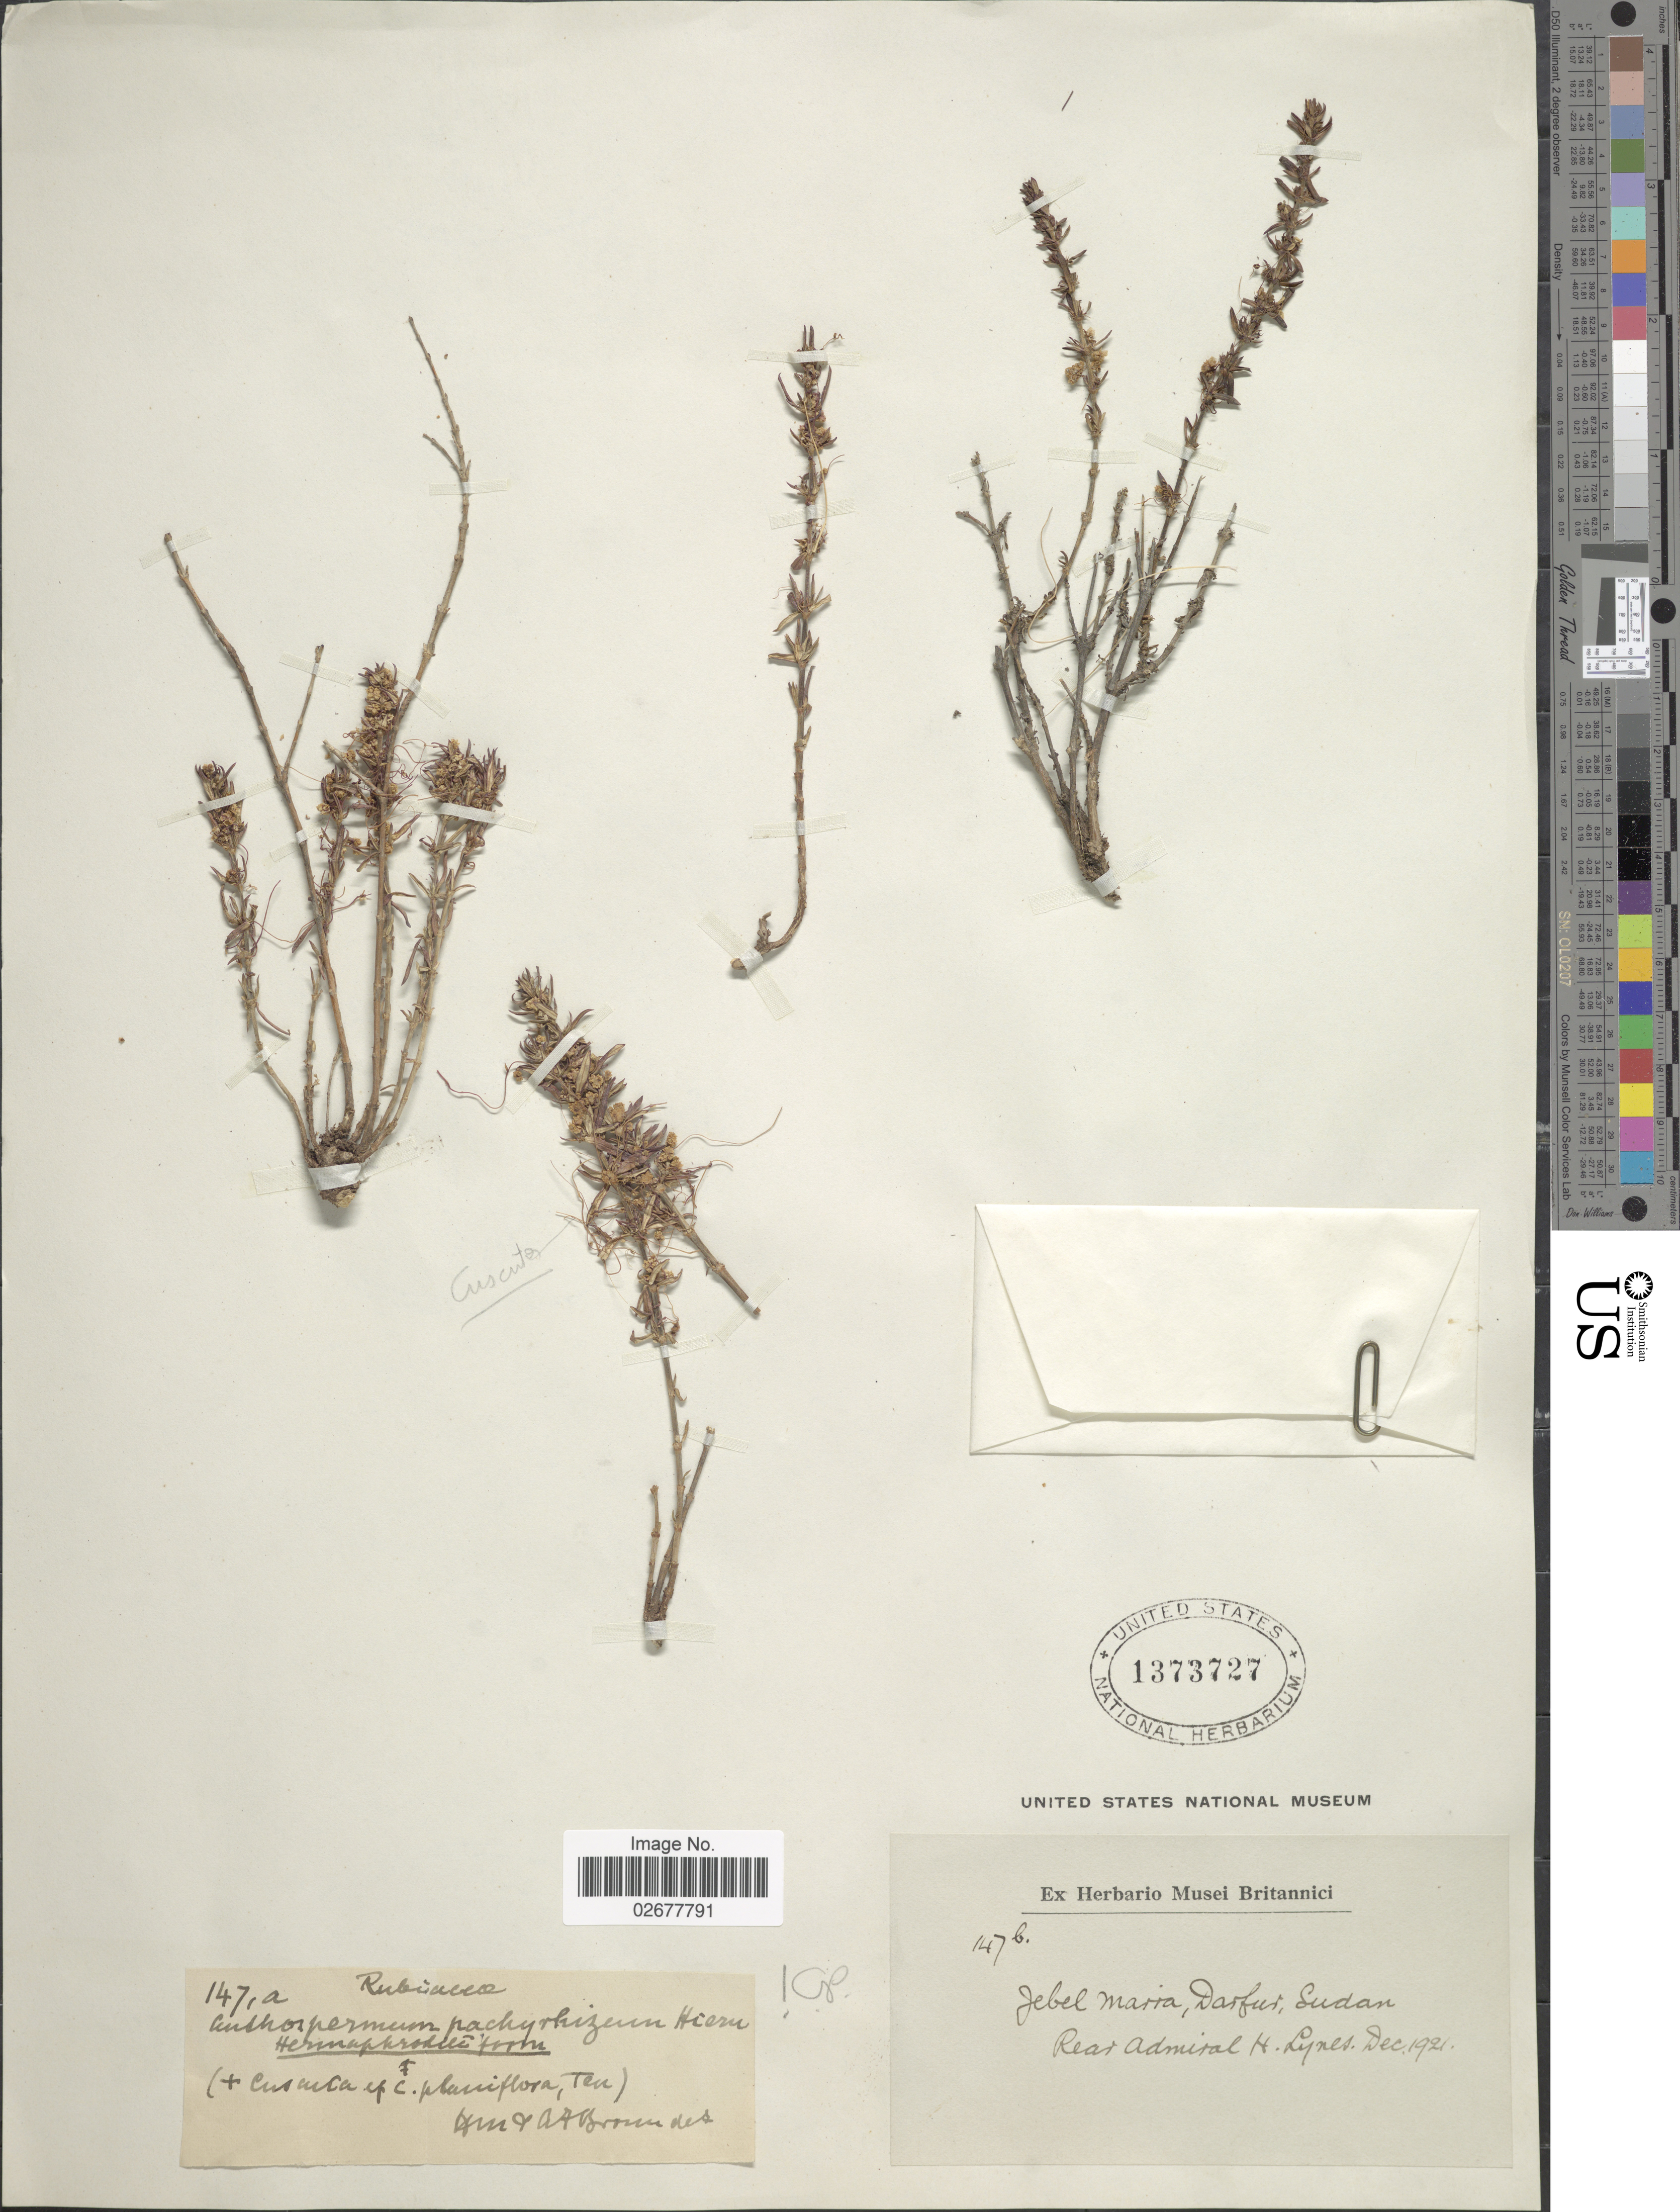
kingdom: Plantae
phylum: Tracheophyta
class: Magnoliopsida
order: Gentianales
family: Rubiaceae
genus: Anthospermum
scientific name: Anthospermum pachyrrhizum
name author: Hiern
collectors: H. Lynes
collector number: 147b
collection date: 1921-12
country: Sudan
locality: Jebel Marra, Darfur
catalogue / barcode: US 1373727